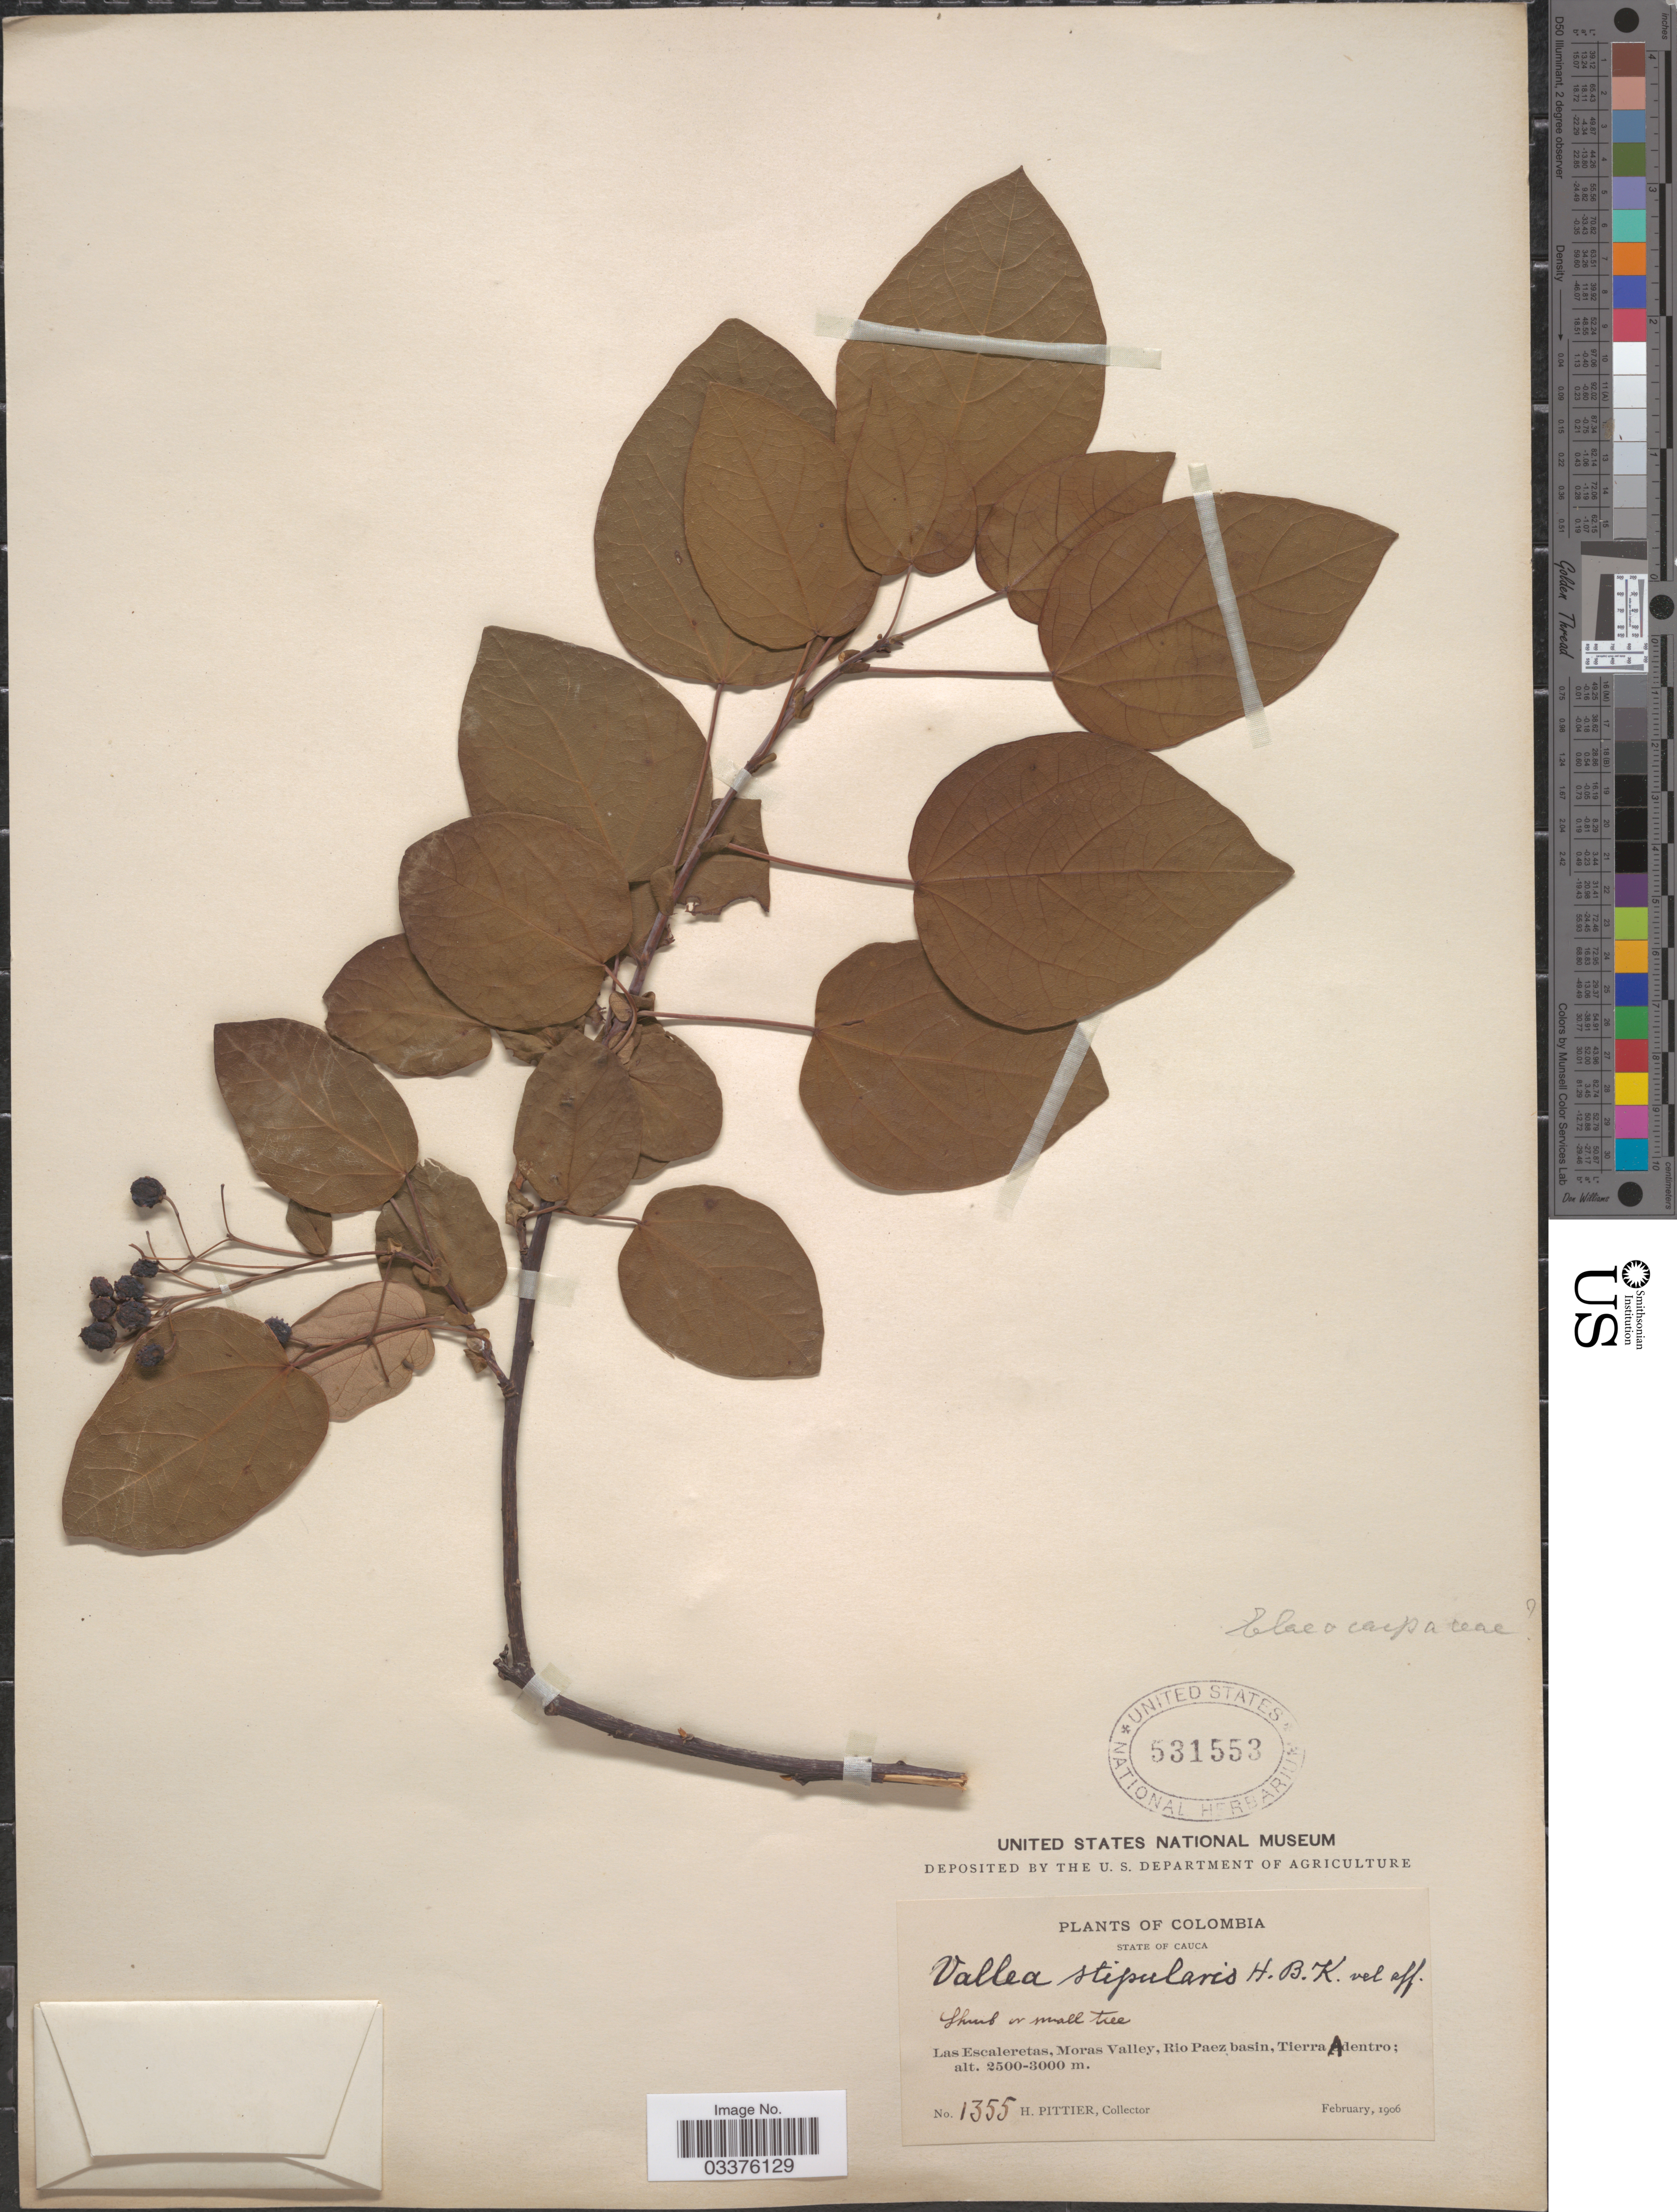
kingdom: Plantae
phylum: Tracheophyta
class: Magnoliopsida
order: Oxalidales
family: Elaeocarpaceae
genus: Vallea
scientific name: Vallea stipularis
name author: L. f.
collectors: H. F. Pittier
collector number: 1355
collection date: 1906-02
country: Colombia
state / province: Cauca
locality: Las Escaleretas, Moras Valley, Rio Paez basin, Tierra Adentro.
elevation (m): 2500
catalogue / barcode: US 531553